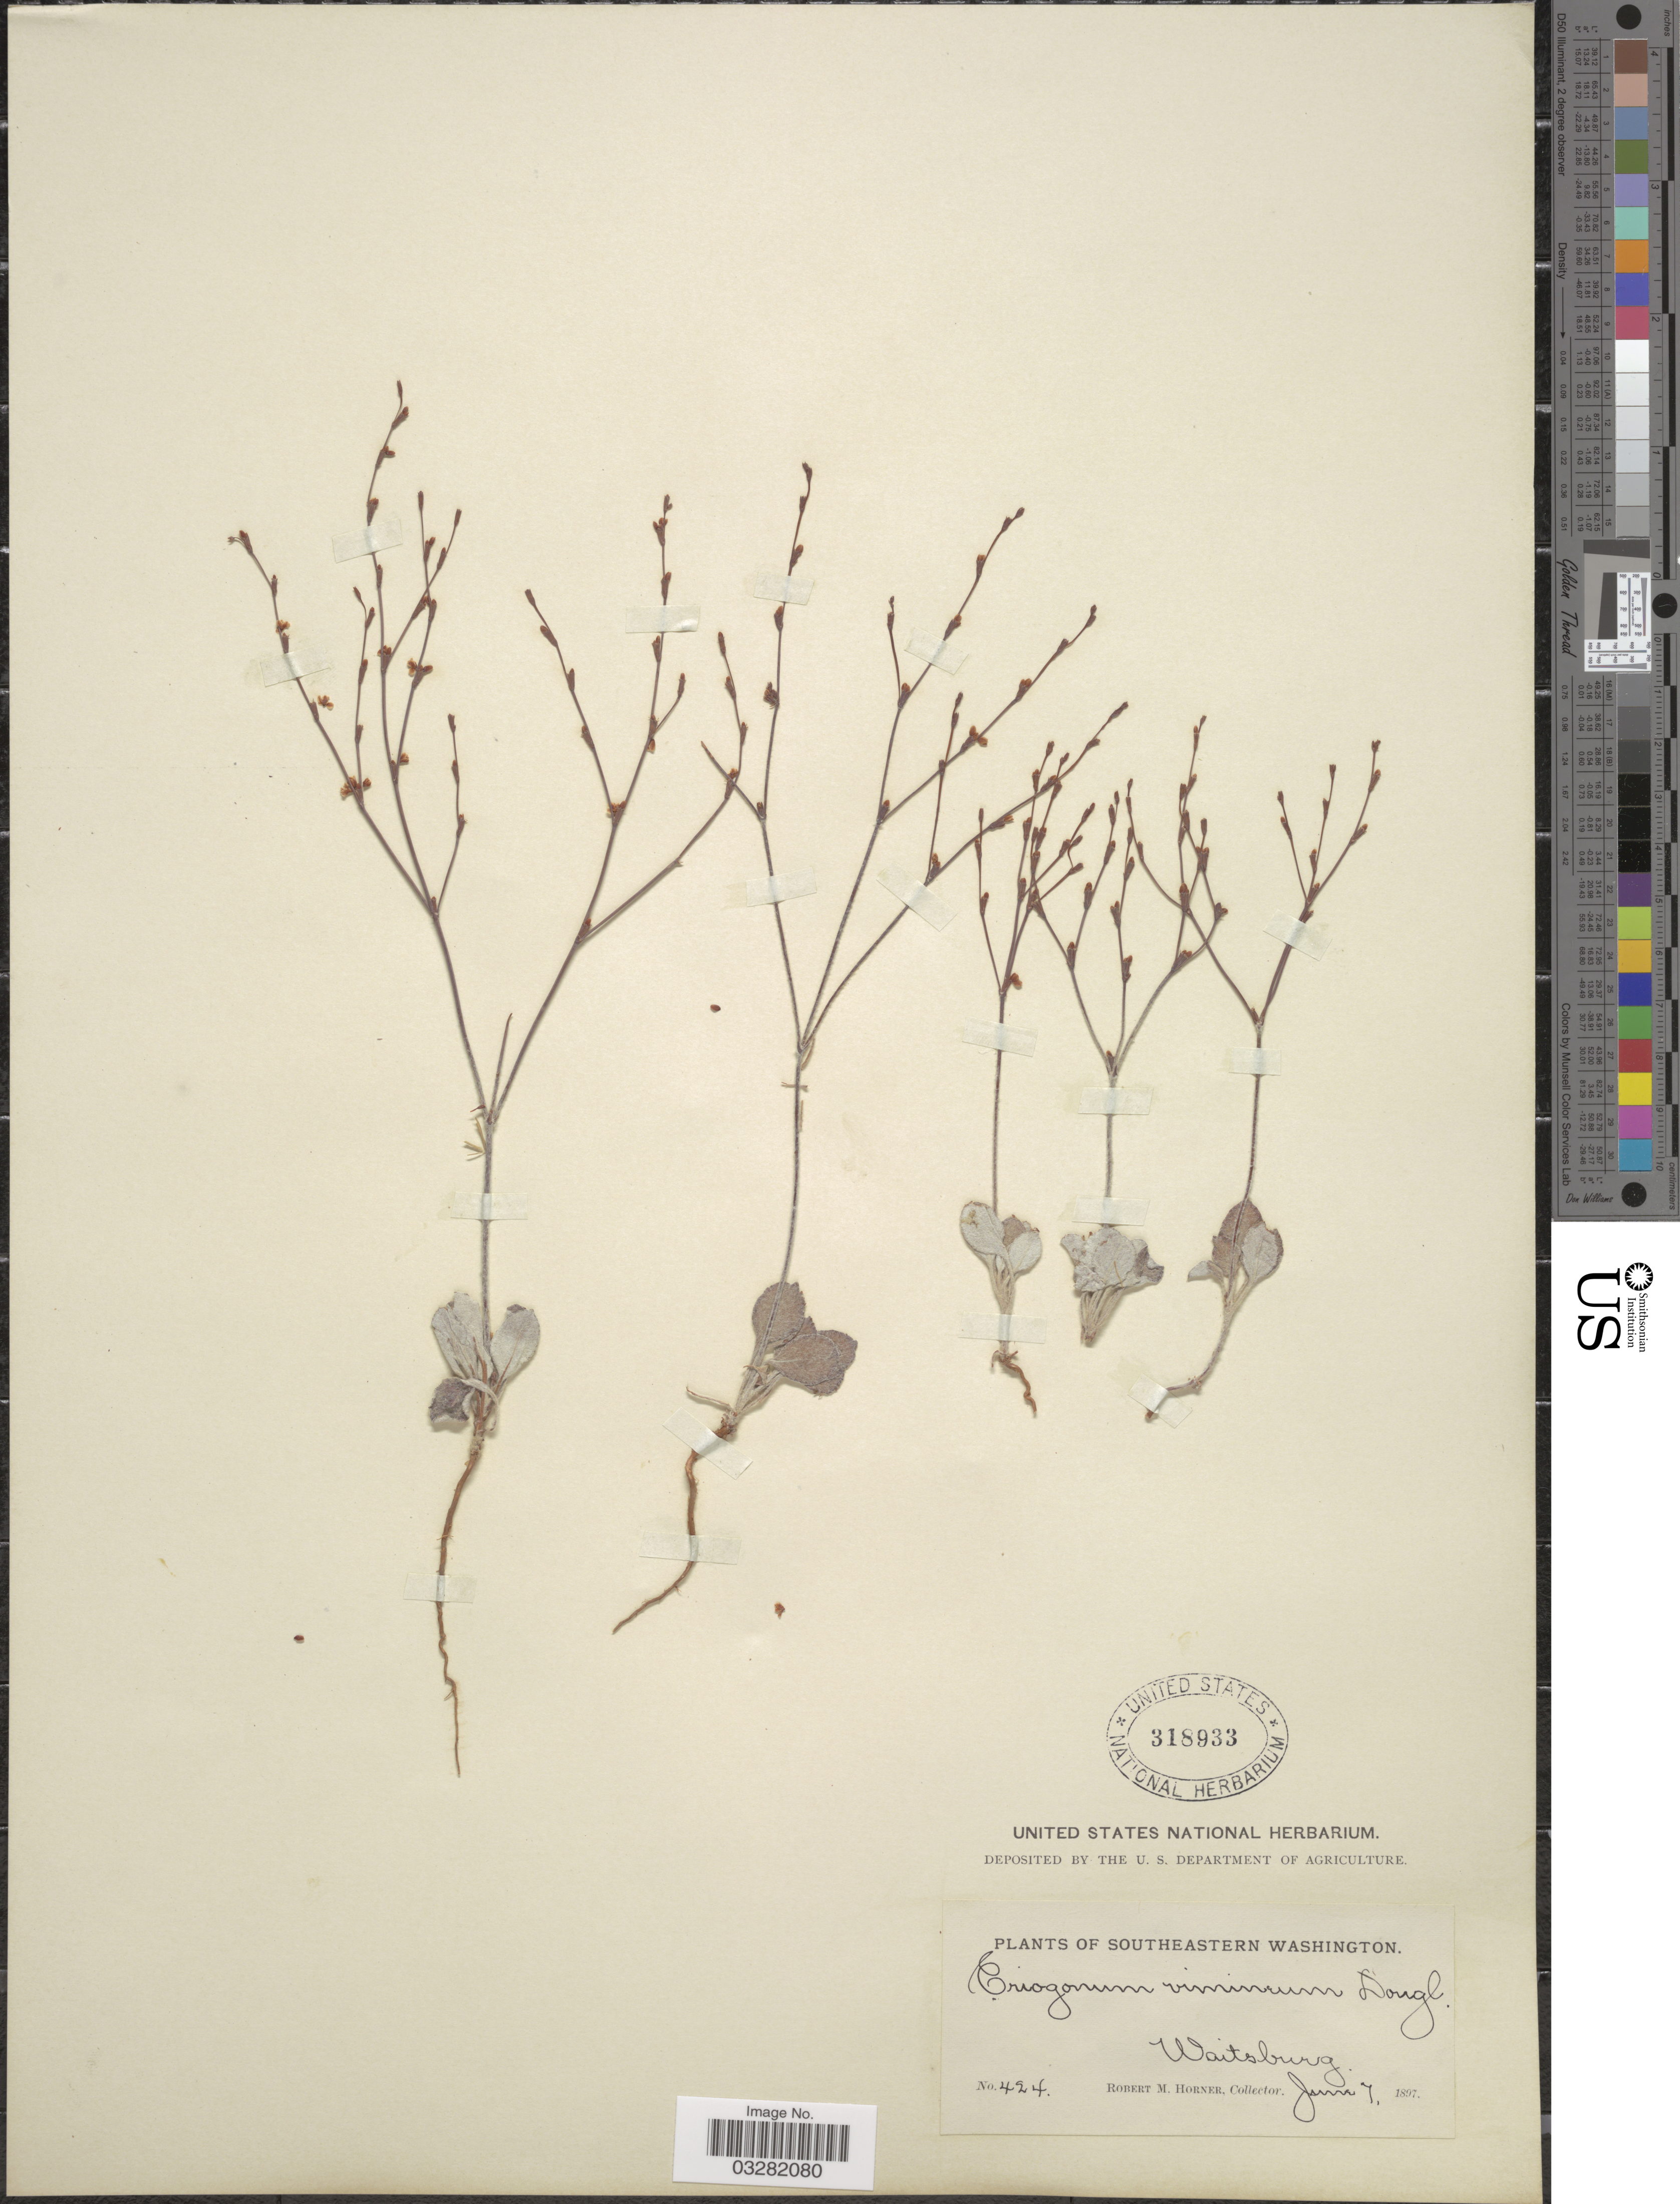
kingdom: Plantae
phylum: Tracheophyta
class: Magnoliopsida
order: Caryophyllales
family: Polygonaceae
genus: Eriogonum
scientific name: Eriogonum vimineum var. vimineum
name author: Douglas ex Benth.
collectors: R. Horner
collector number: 424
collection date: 1897-06-07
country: United States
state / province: Washington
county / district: Walla Walla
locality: Southeastern Washington. Waitsburg.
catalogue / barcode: US 318933